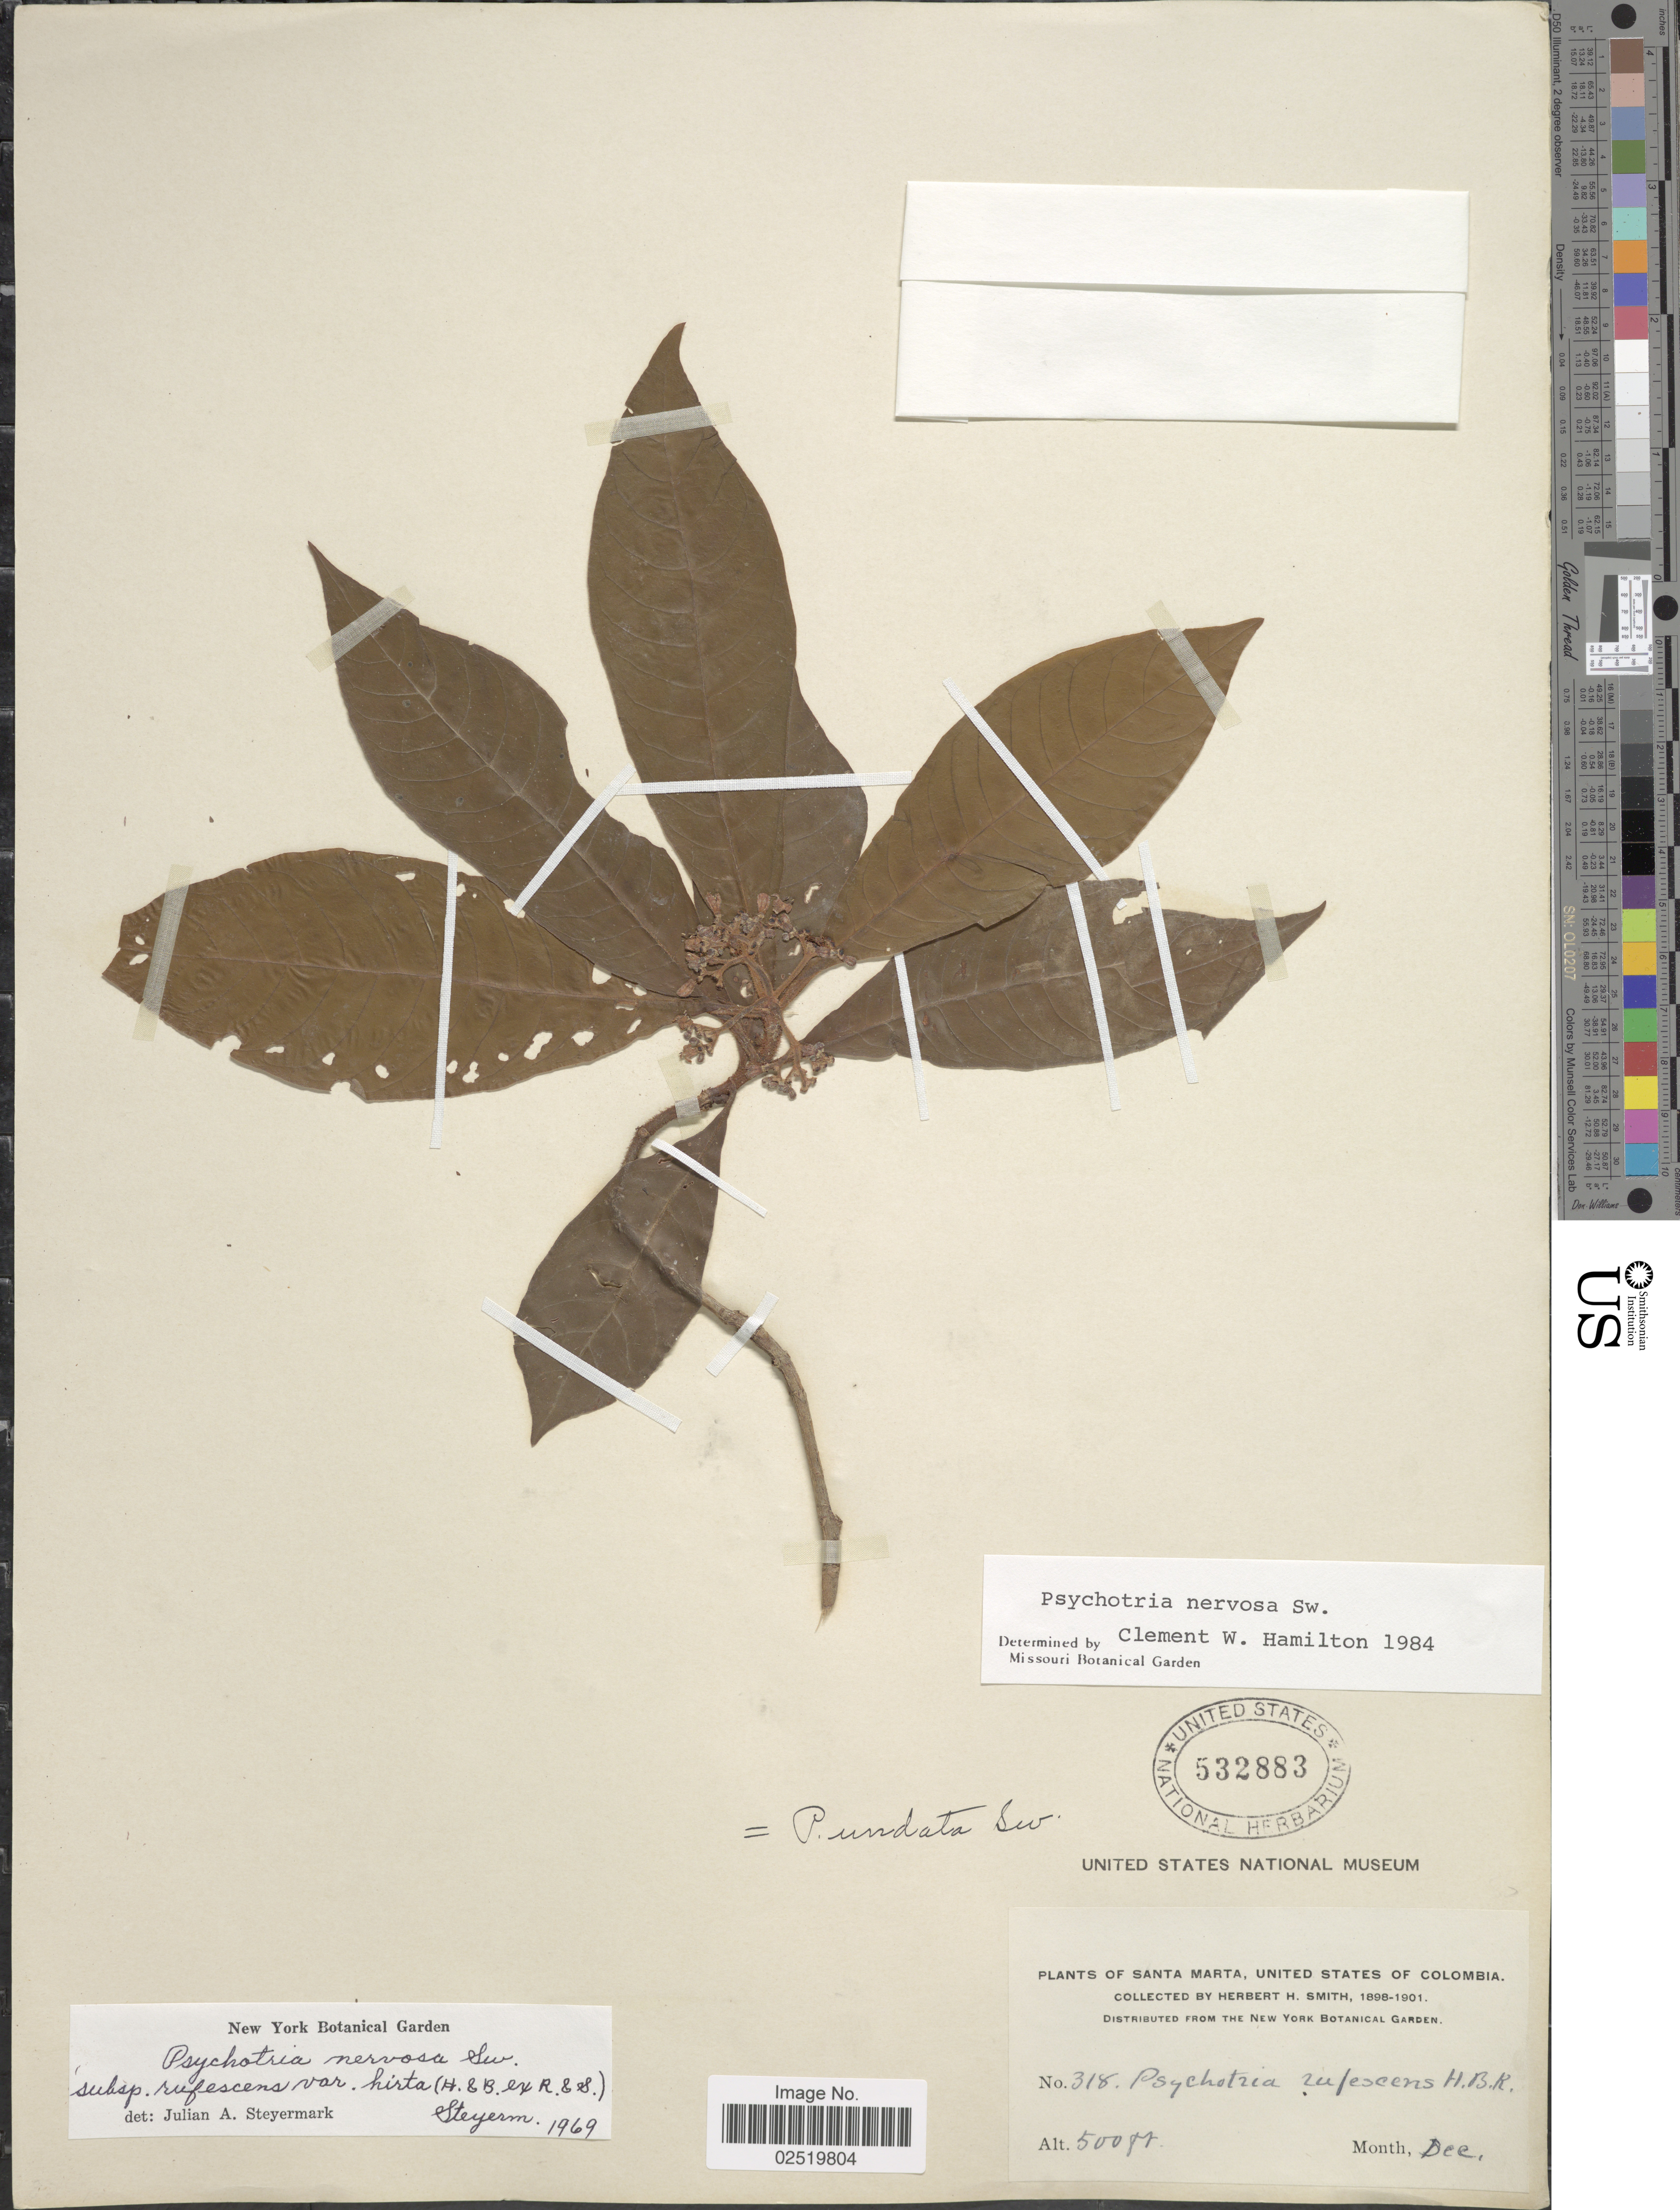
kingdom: Plantae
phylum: Tracheophyta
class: Magnoliopsida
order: Gentianales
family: Rubiaceae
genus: Psychotria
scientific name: Psychotria nervosa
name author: Sw.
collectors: Herbert H. Smith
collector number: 318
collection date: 1898-12/1901-12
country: Colombia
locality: Santa Marta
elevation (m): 152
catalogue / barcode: US 532883